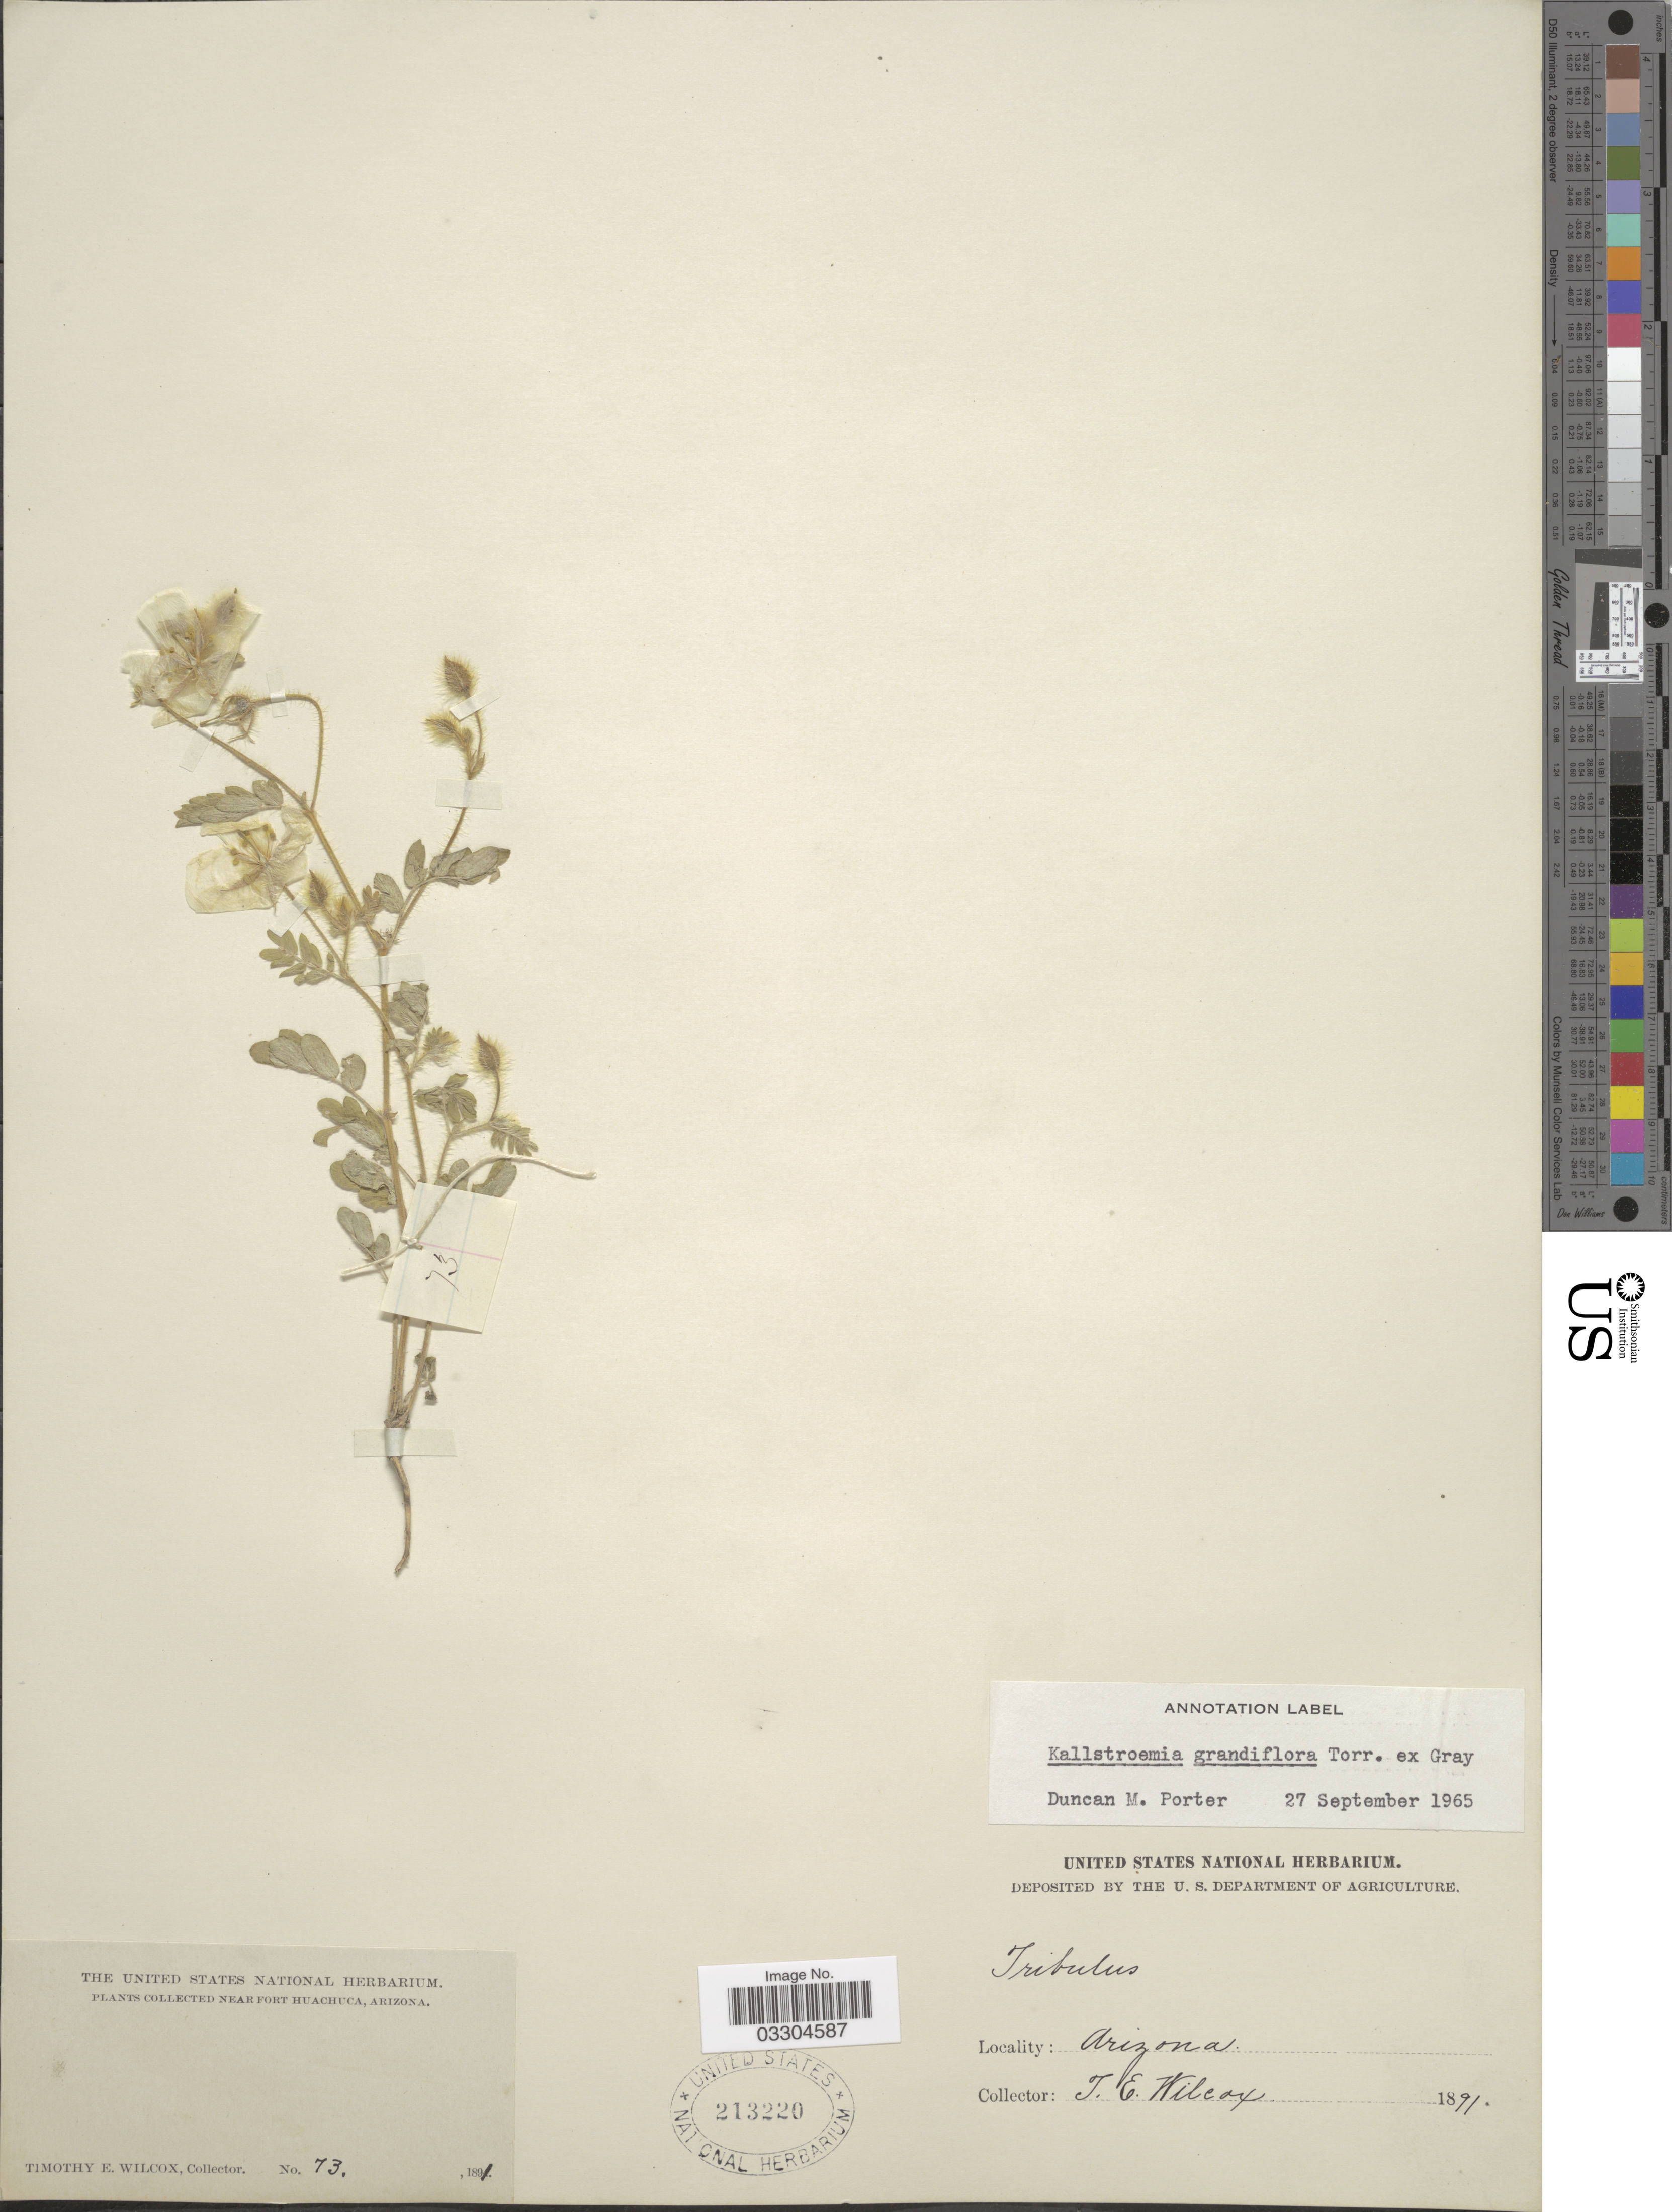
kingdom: Plantae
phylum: Tracheophyta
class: Magnoliopsida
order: Zygophyllales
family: Zygophyllaceae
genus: Kallstroemia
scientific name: Kallstroemia grandiflora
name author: Torr. ex A. Gray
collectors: T. E. Wilcox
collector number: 73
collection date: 1891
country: United States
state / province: Arizona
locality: Near Fort Huachuca.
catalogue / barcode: US 213220